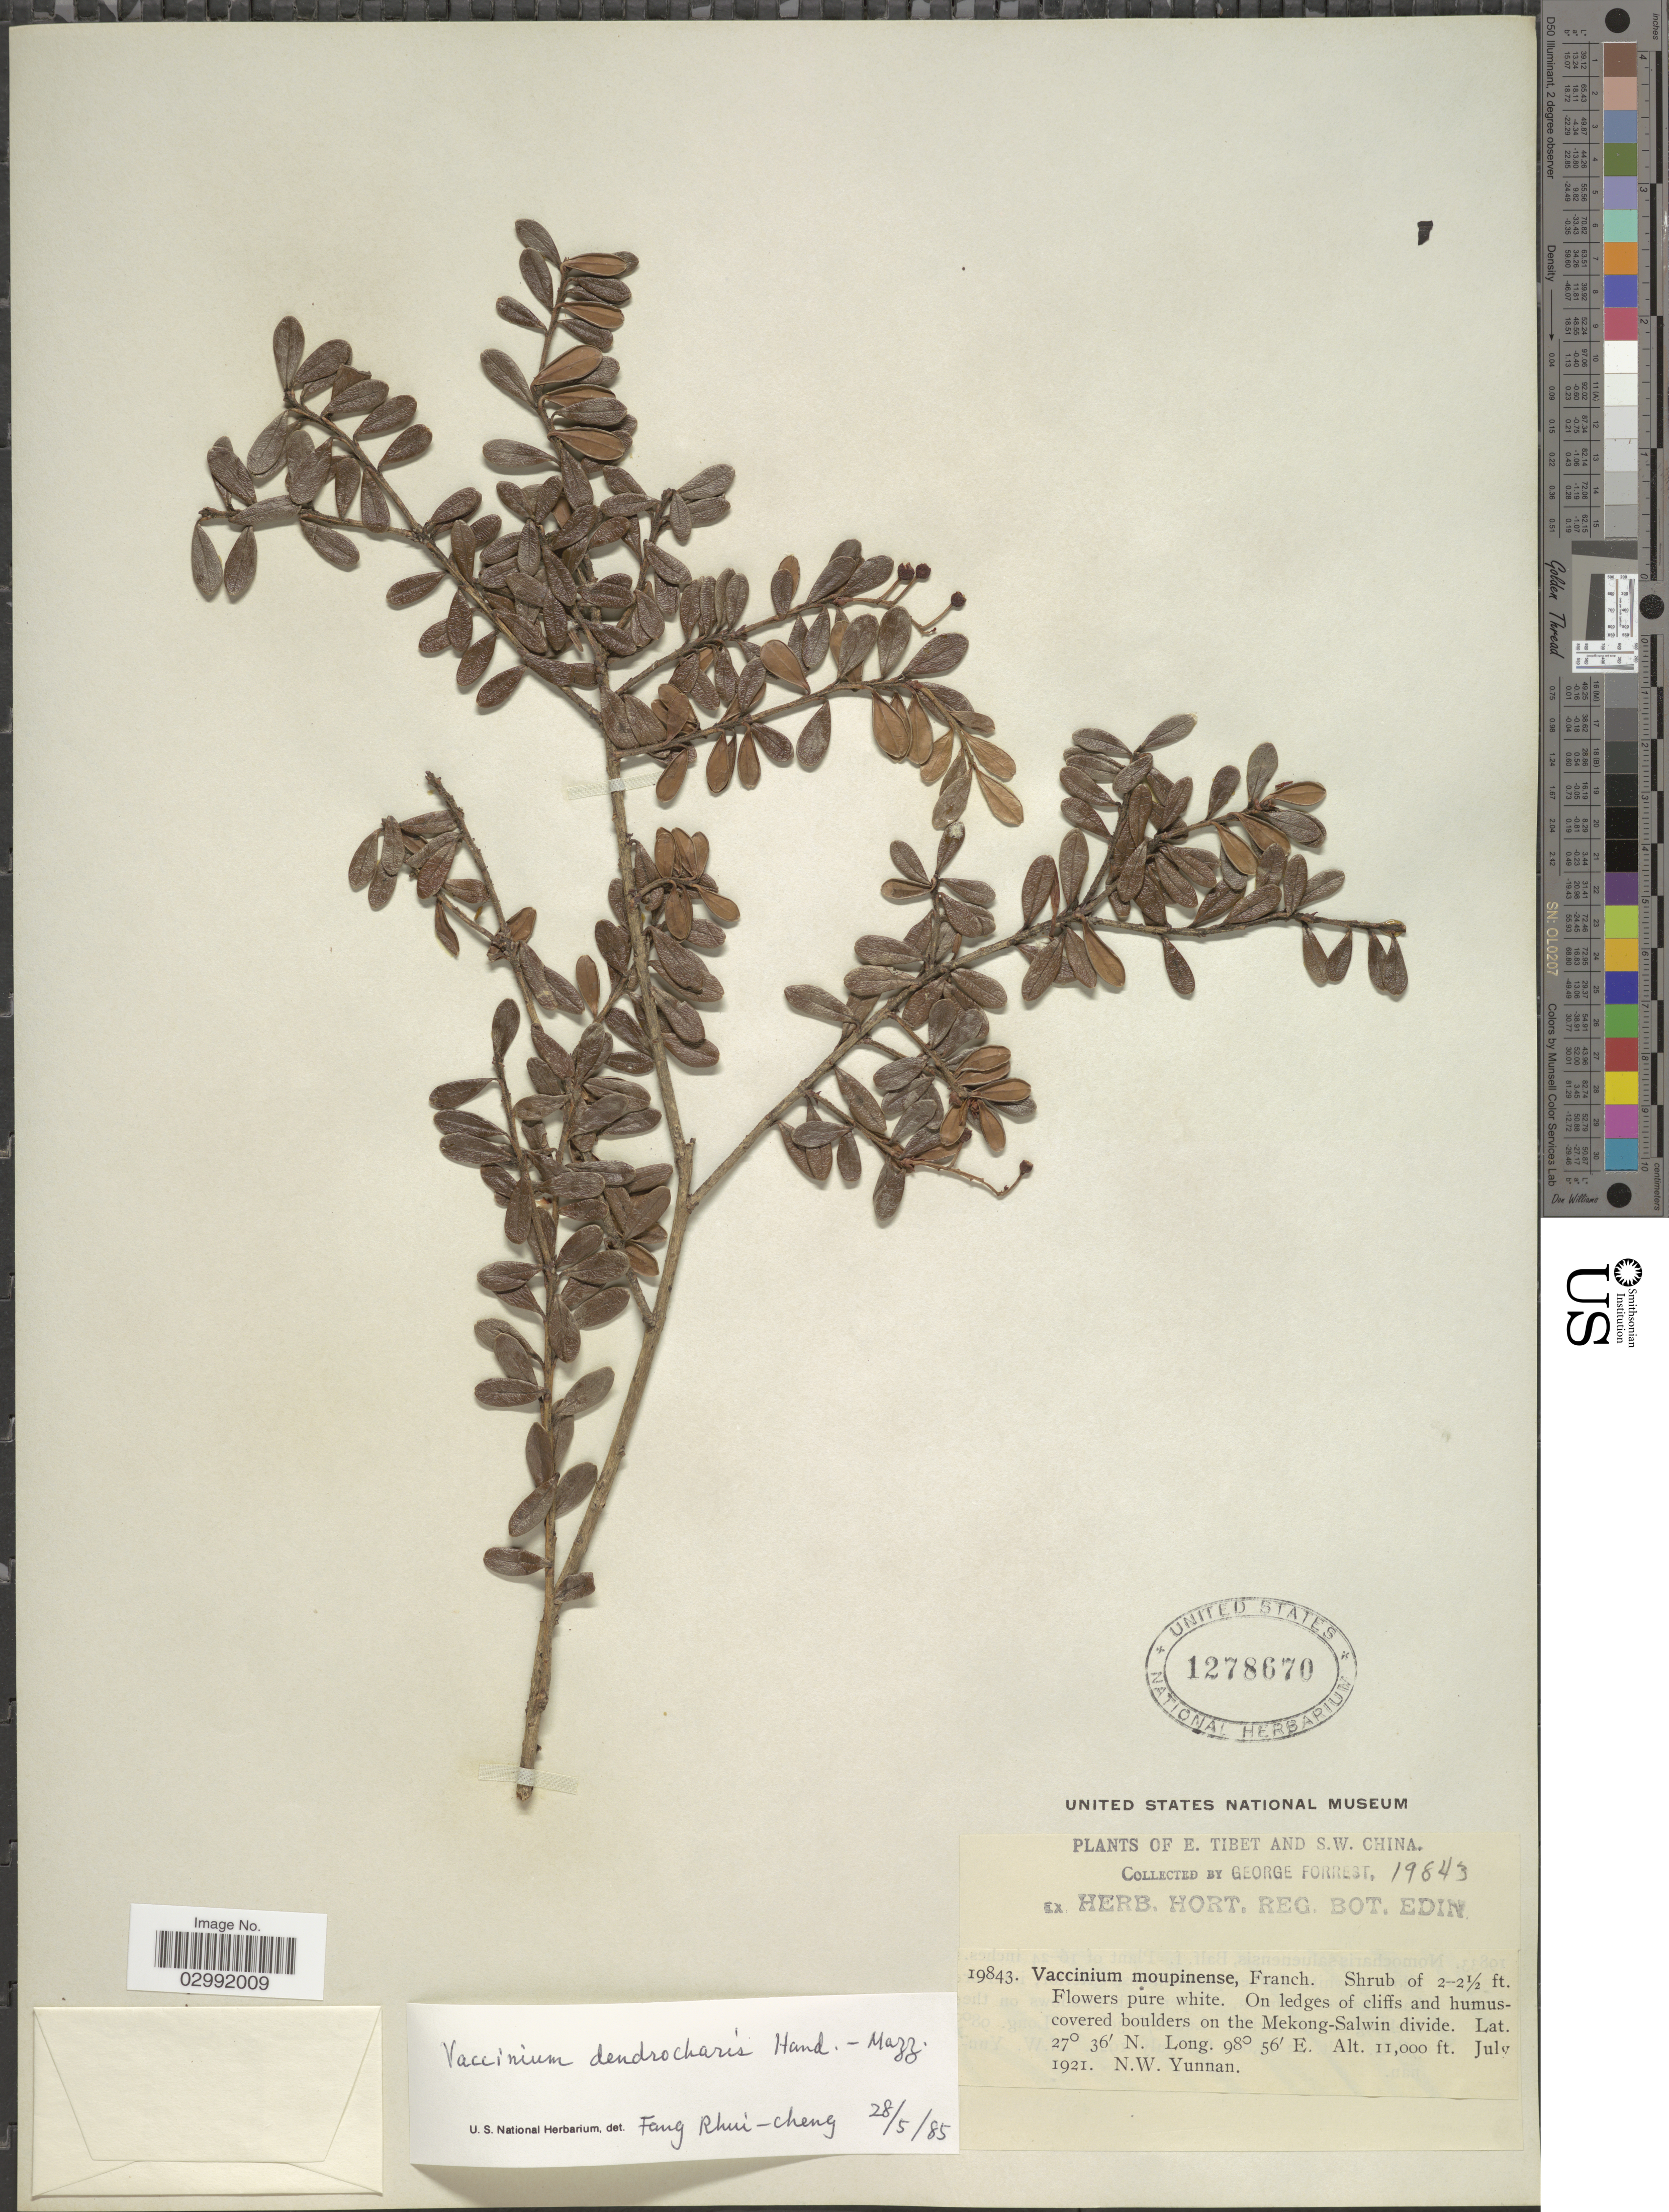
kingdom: Plantae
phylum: Tracheophyta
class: Magnoliopsida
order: Ericales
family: Ericaceae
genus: Vaccinium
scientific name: Vaccinium dendrocharis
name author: Hand.-Mazz.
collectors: G. Forrest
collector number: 19843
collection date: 1921-07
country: China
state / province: Yunnan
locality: On ledges of cliffs and humus-covered boulders on the Mekong-Salwin divide. E. Tibet and S.W. China.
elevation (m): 3353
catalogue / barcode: US 1278670